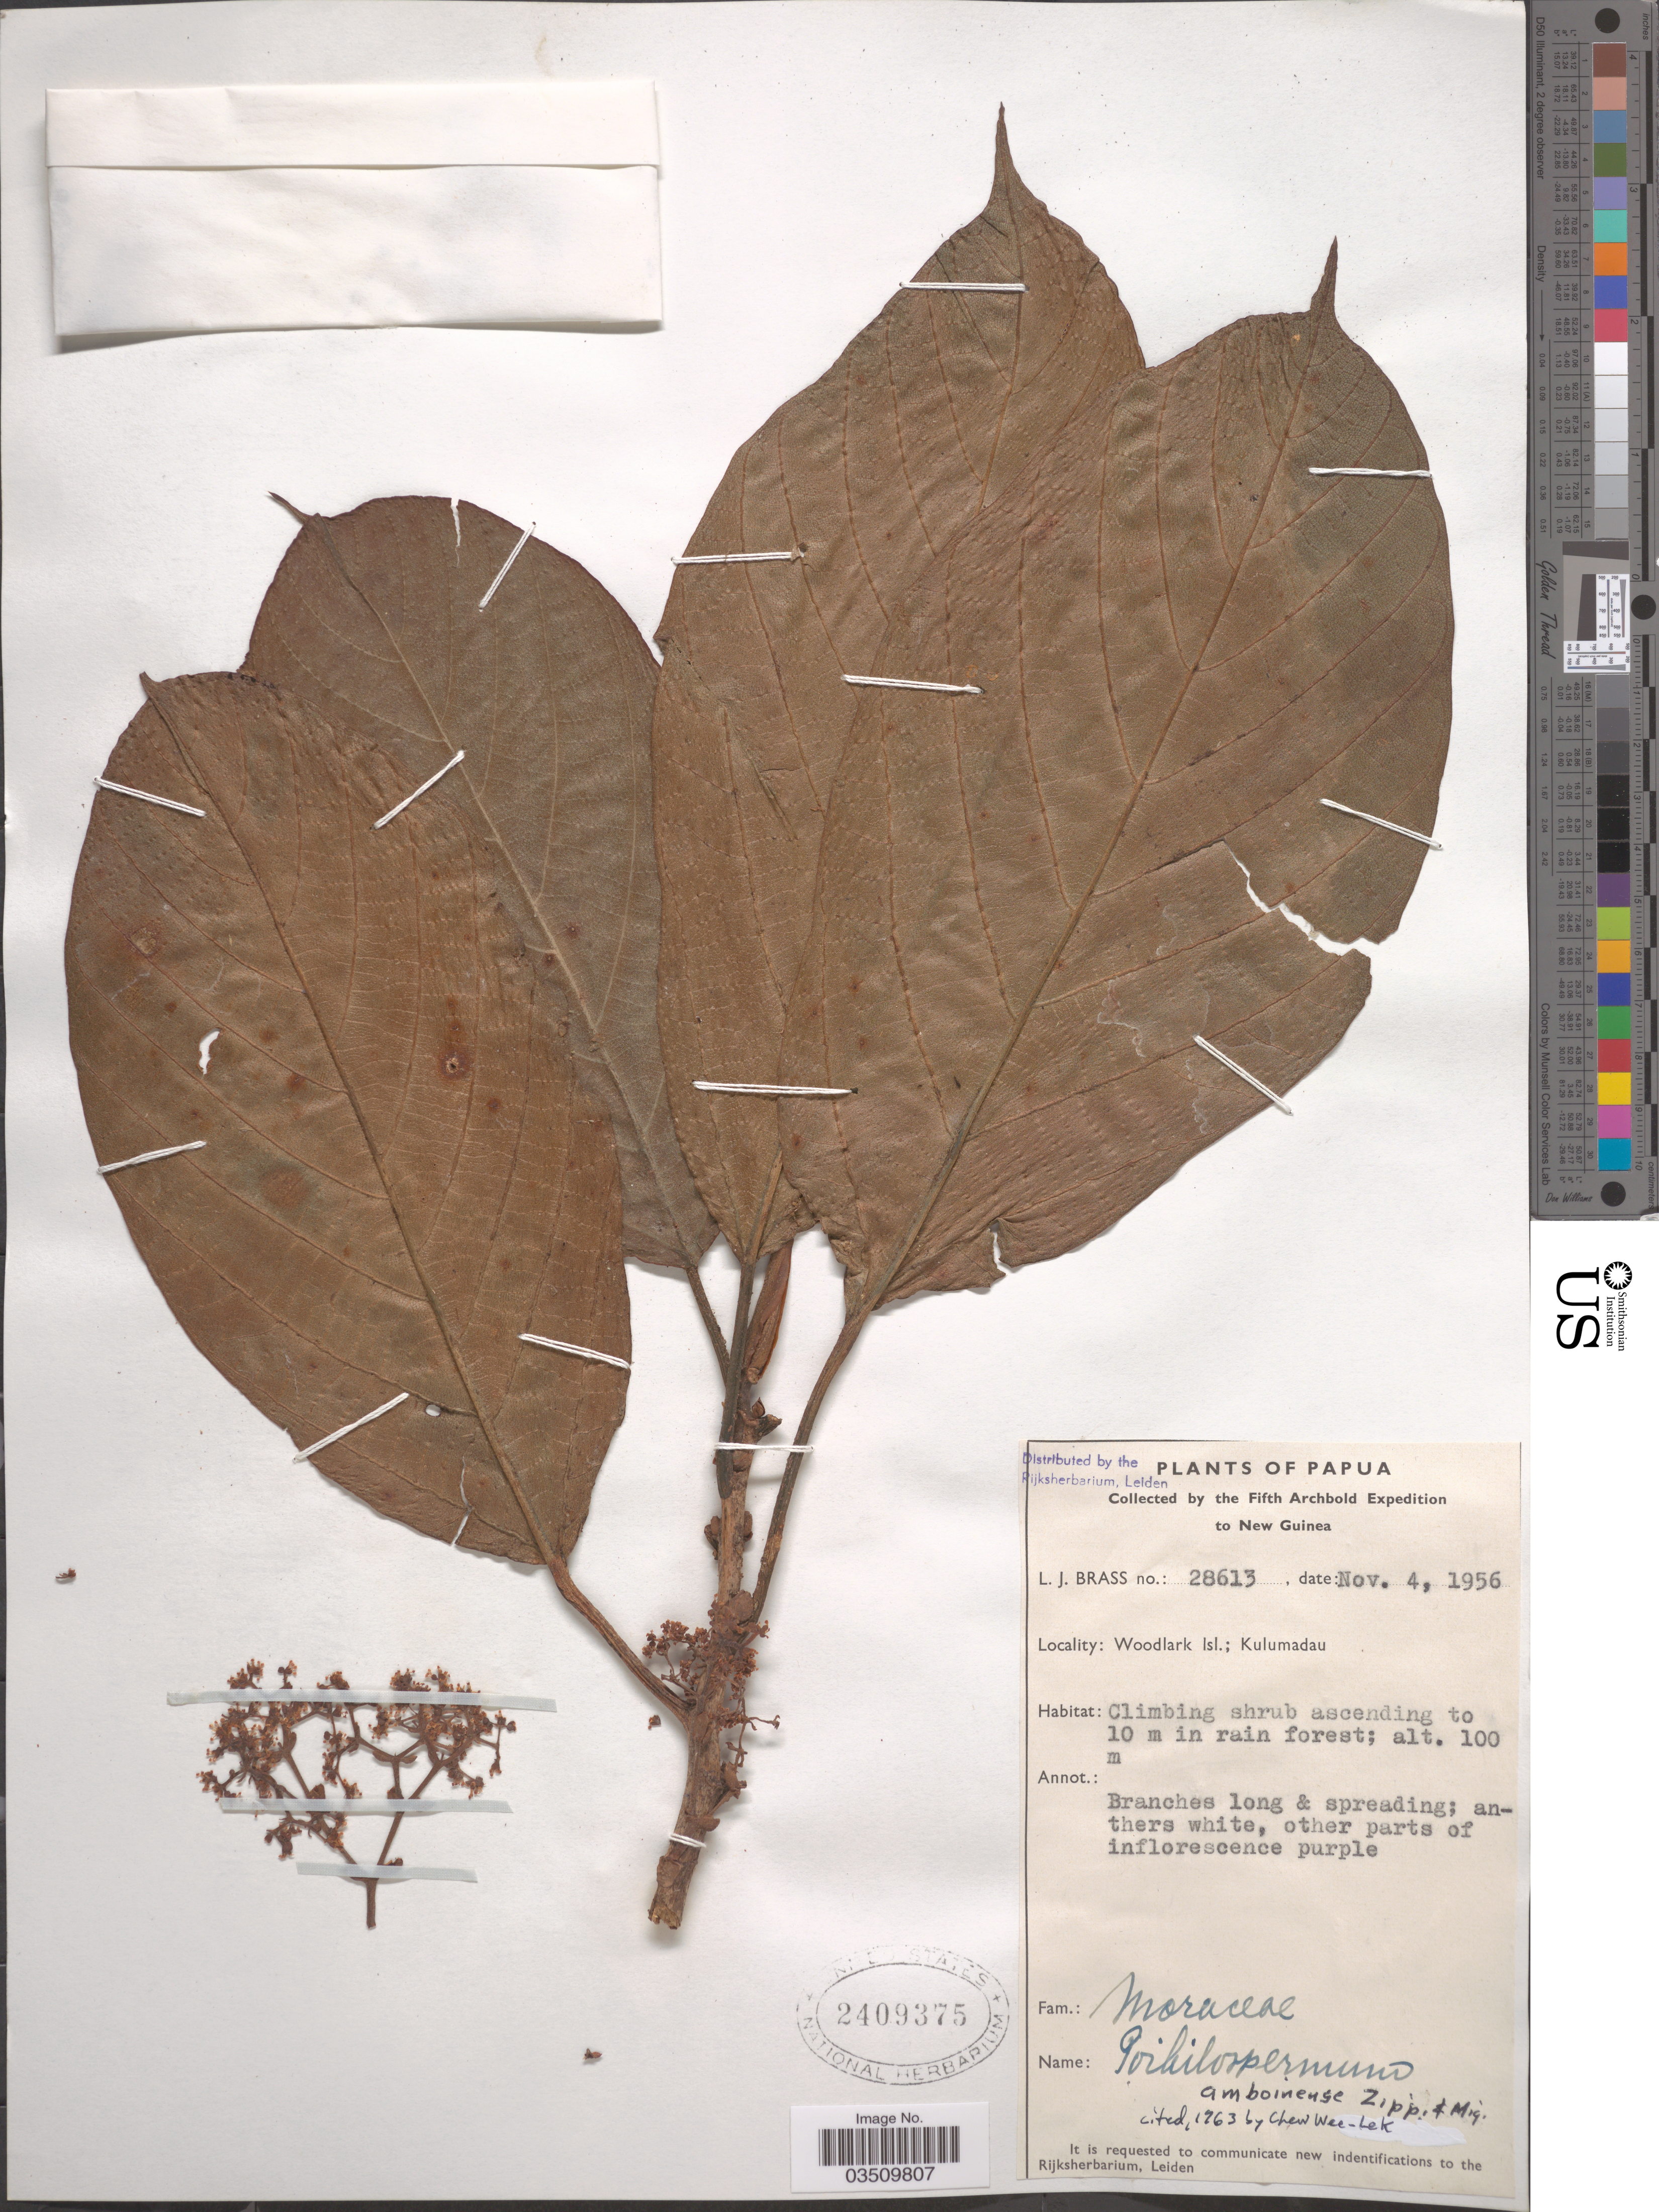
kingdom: Plantae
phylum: Tracheophyta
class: Magnoliopsida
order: Rosales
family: Urticaceae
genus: Poikilospermum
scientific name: Poikilospermum amboinense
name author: Zipp. & Miq.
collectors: L. J. Brass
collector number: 28613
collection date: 1956-11-04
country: Papua New Guinea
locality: New Guinea. Woodlark Isl.; Kulumadau.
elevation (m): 100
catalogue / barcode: US 2409375